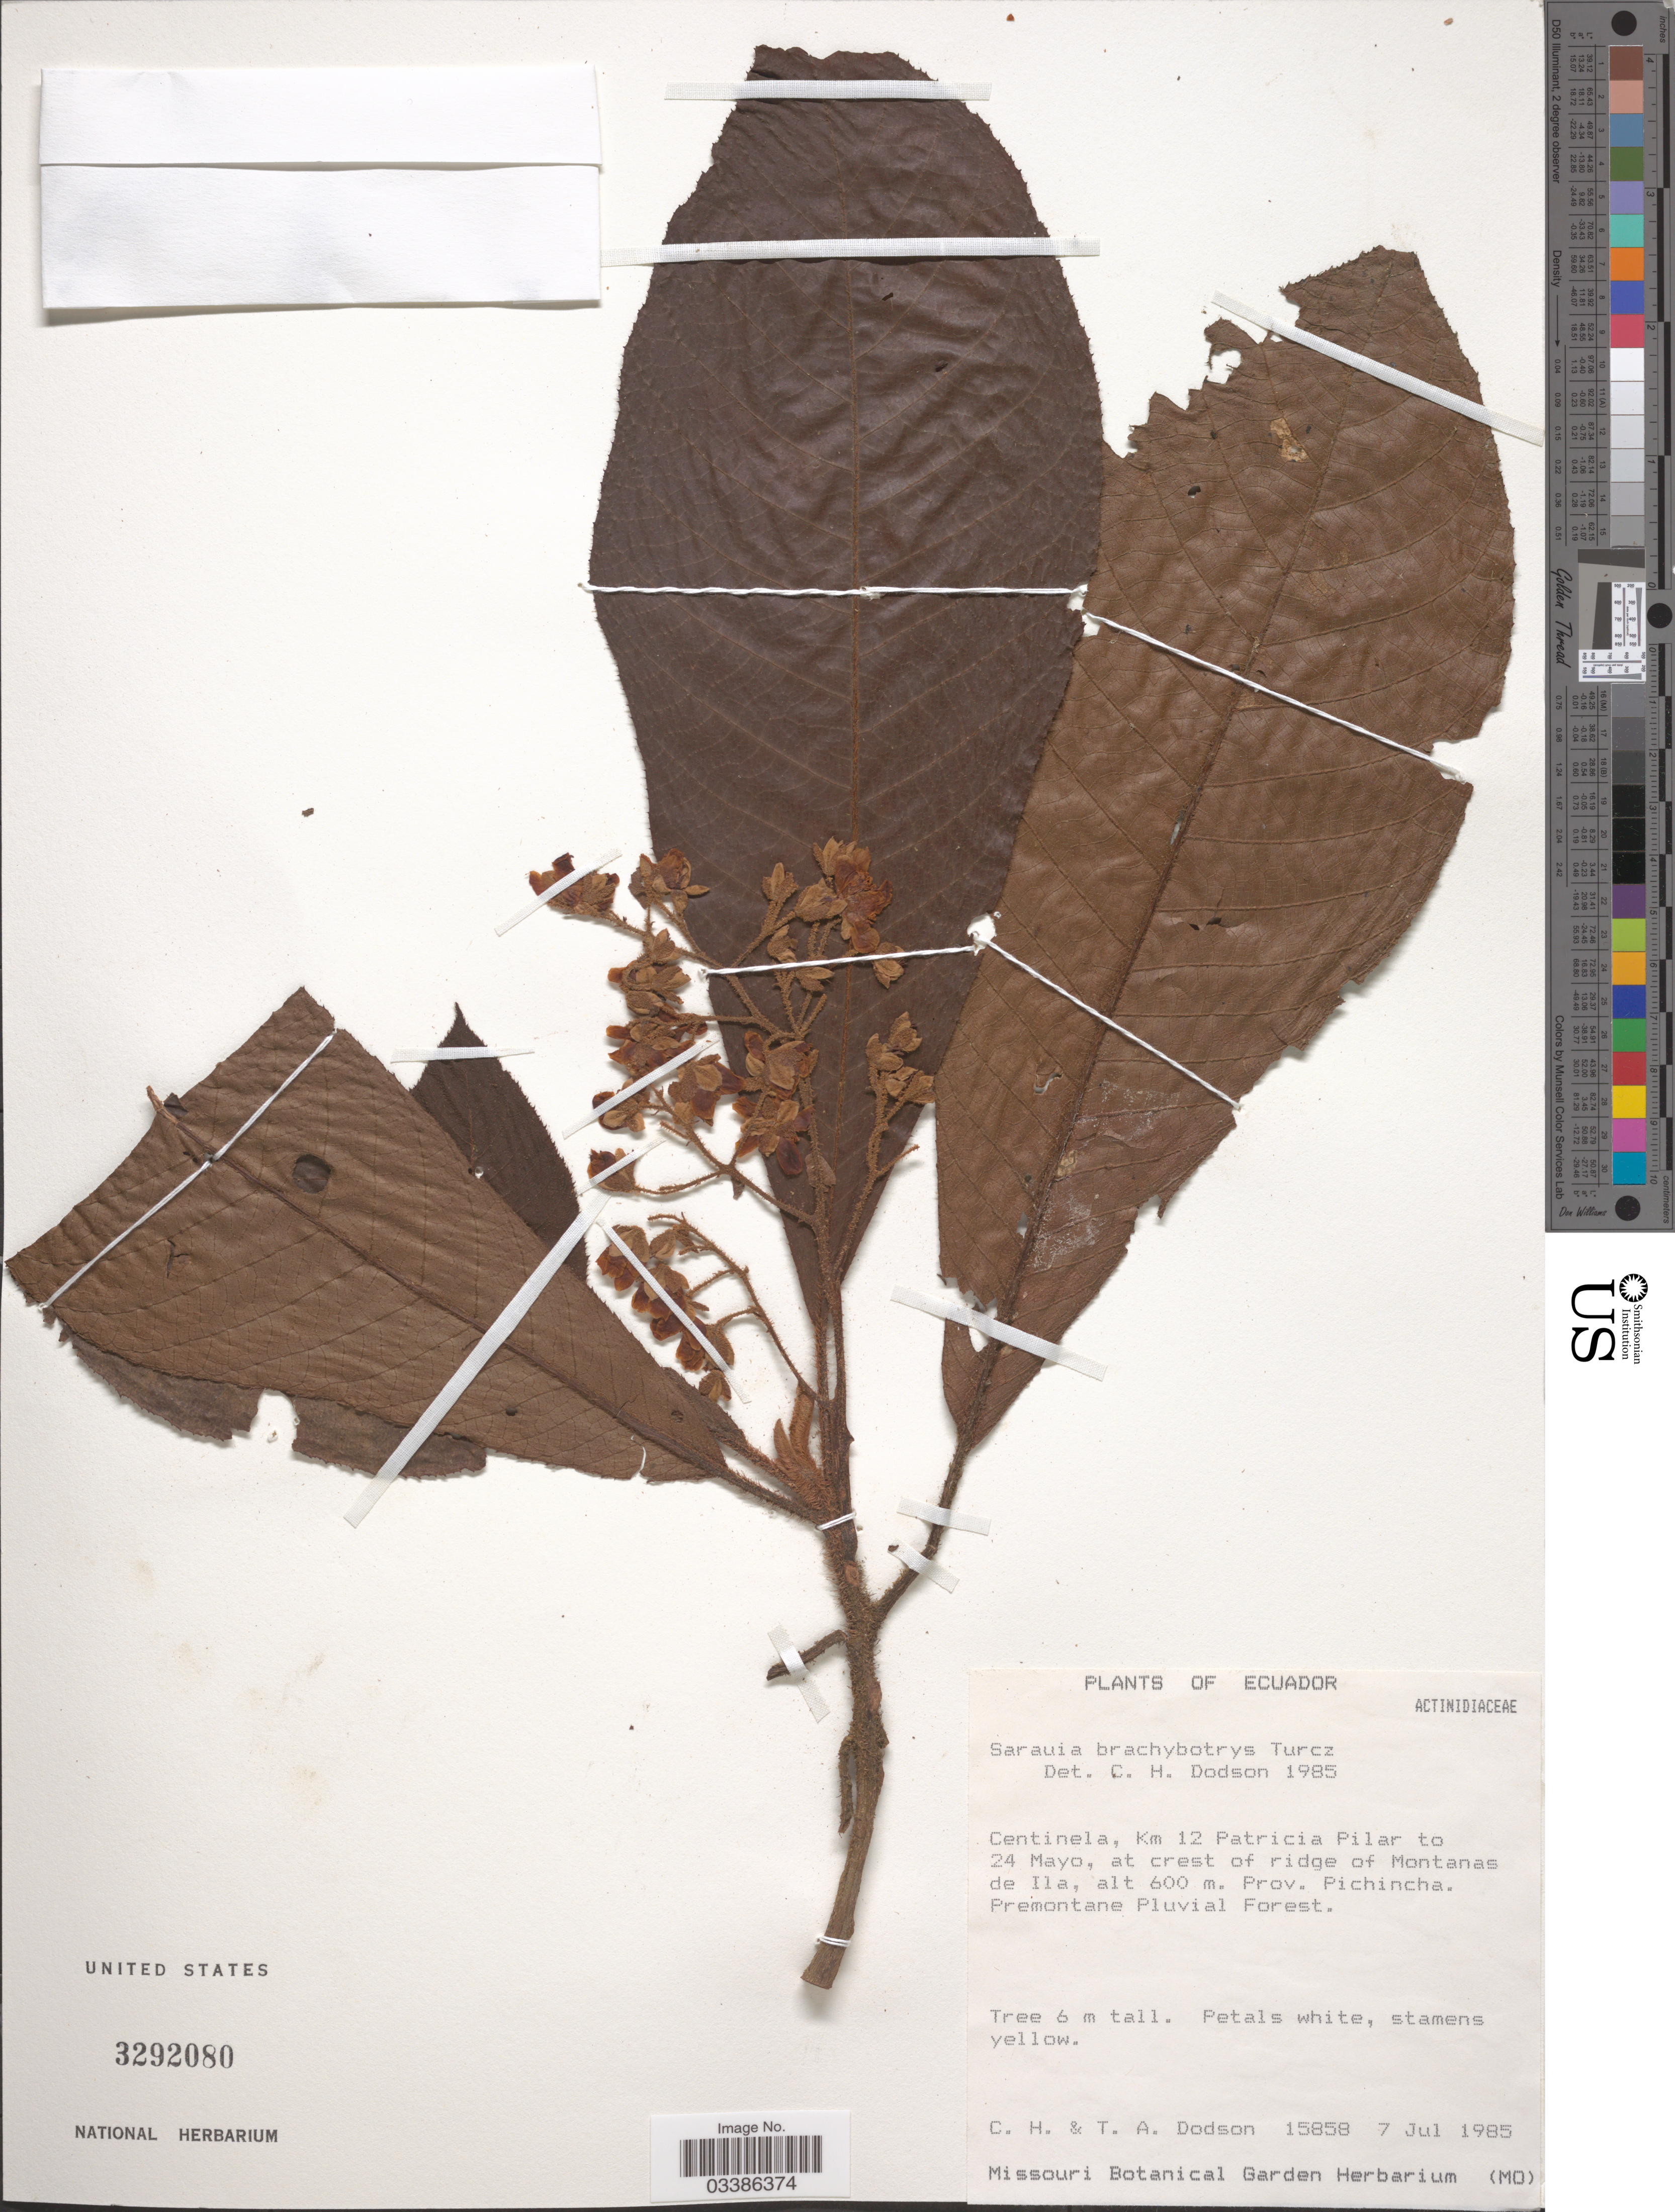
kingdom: Plantae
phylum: Tracheophyta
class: Magnoliopsida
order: Ericales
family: Actinidiaceae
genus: Saurauia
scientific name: Saurauia brachybotrys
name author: Turcz.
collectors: C. H. Dodson & T. A. Dodson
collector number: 15858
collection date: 1985-07-07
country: Ecuador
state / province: Pichincha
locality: Centinela, Km 12 Patricia Pilar to 24 Mayo, at crest of ridge of Montanas de Ila.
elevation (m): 600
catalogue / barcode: US 3292080